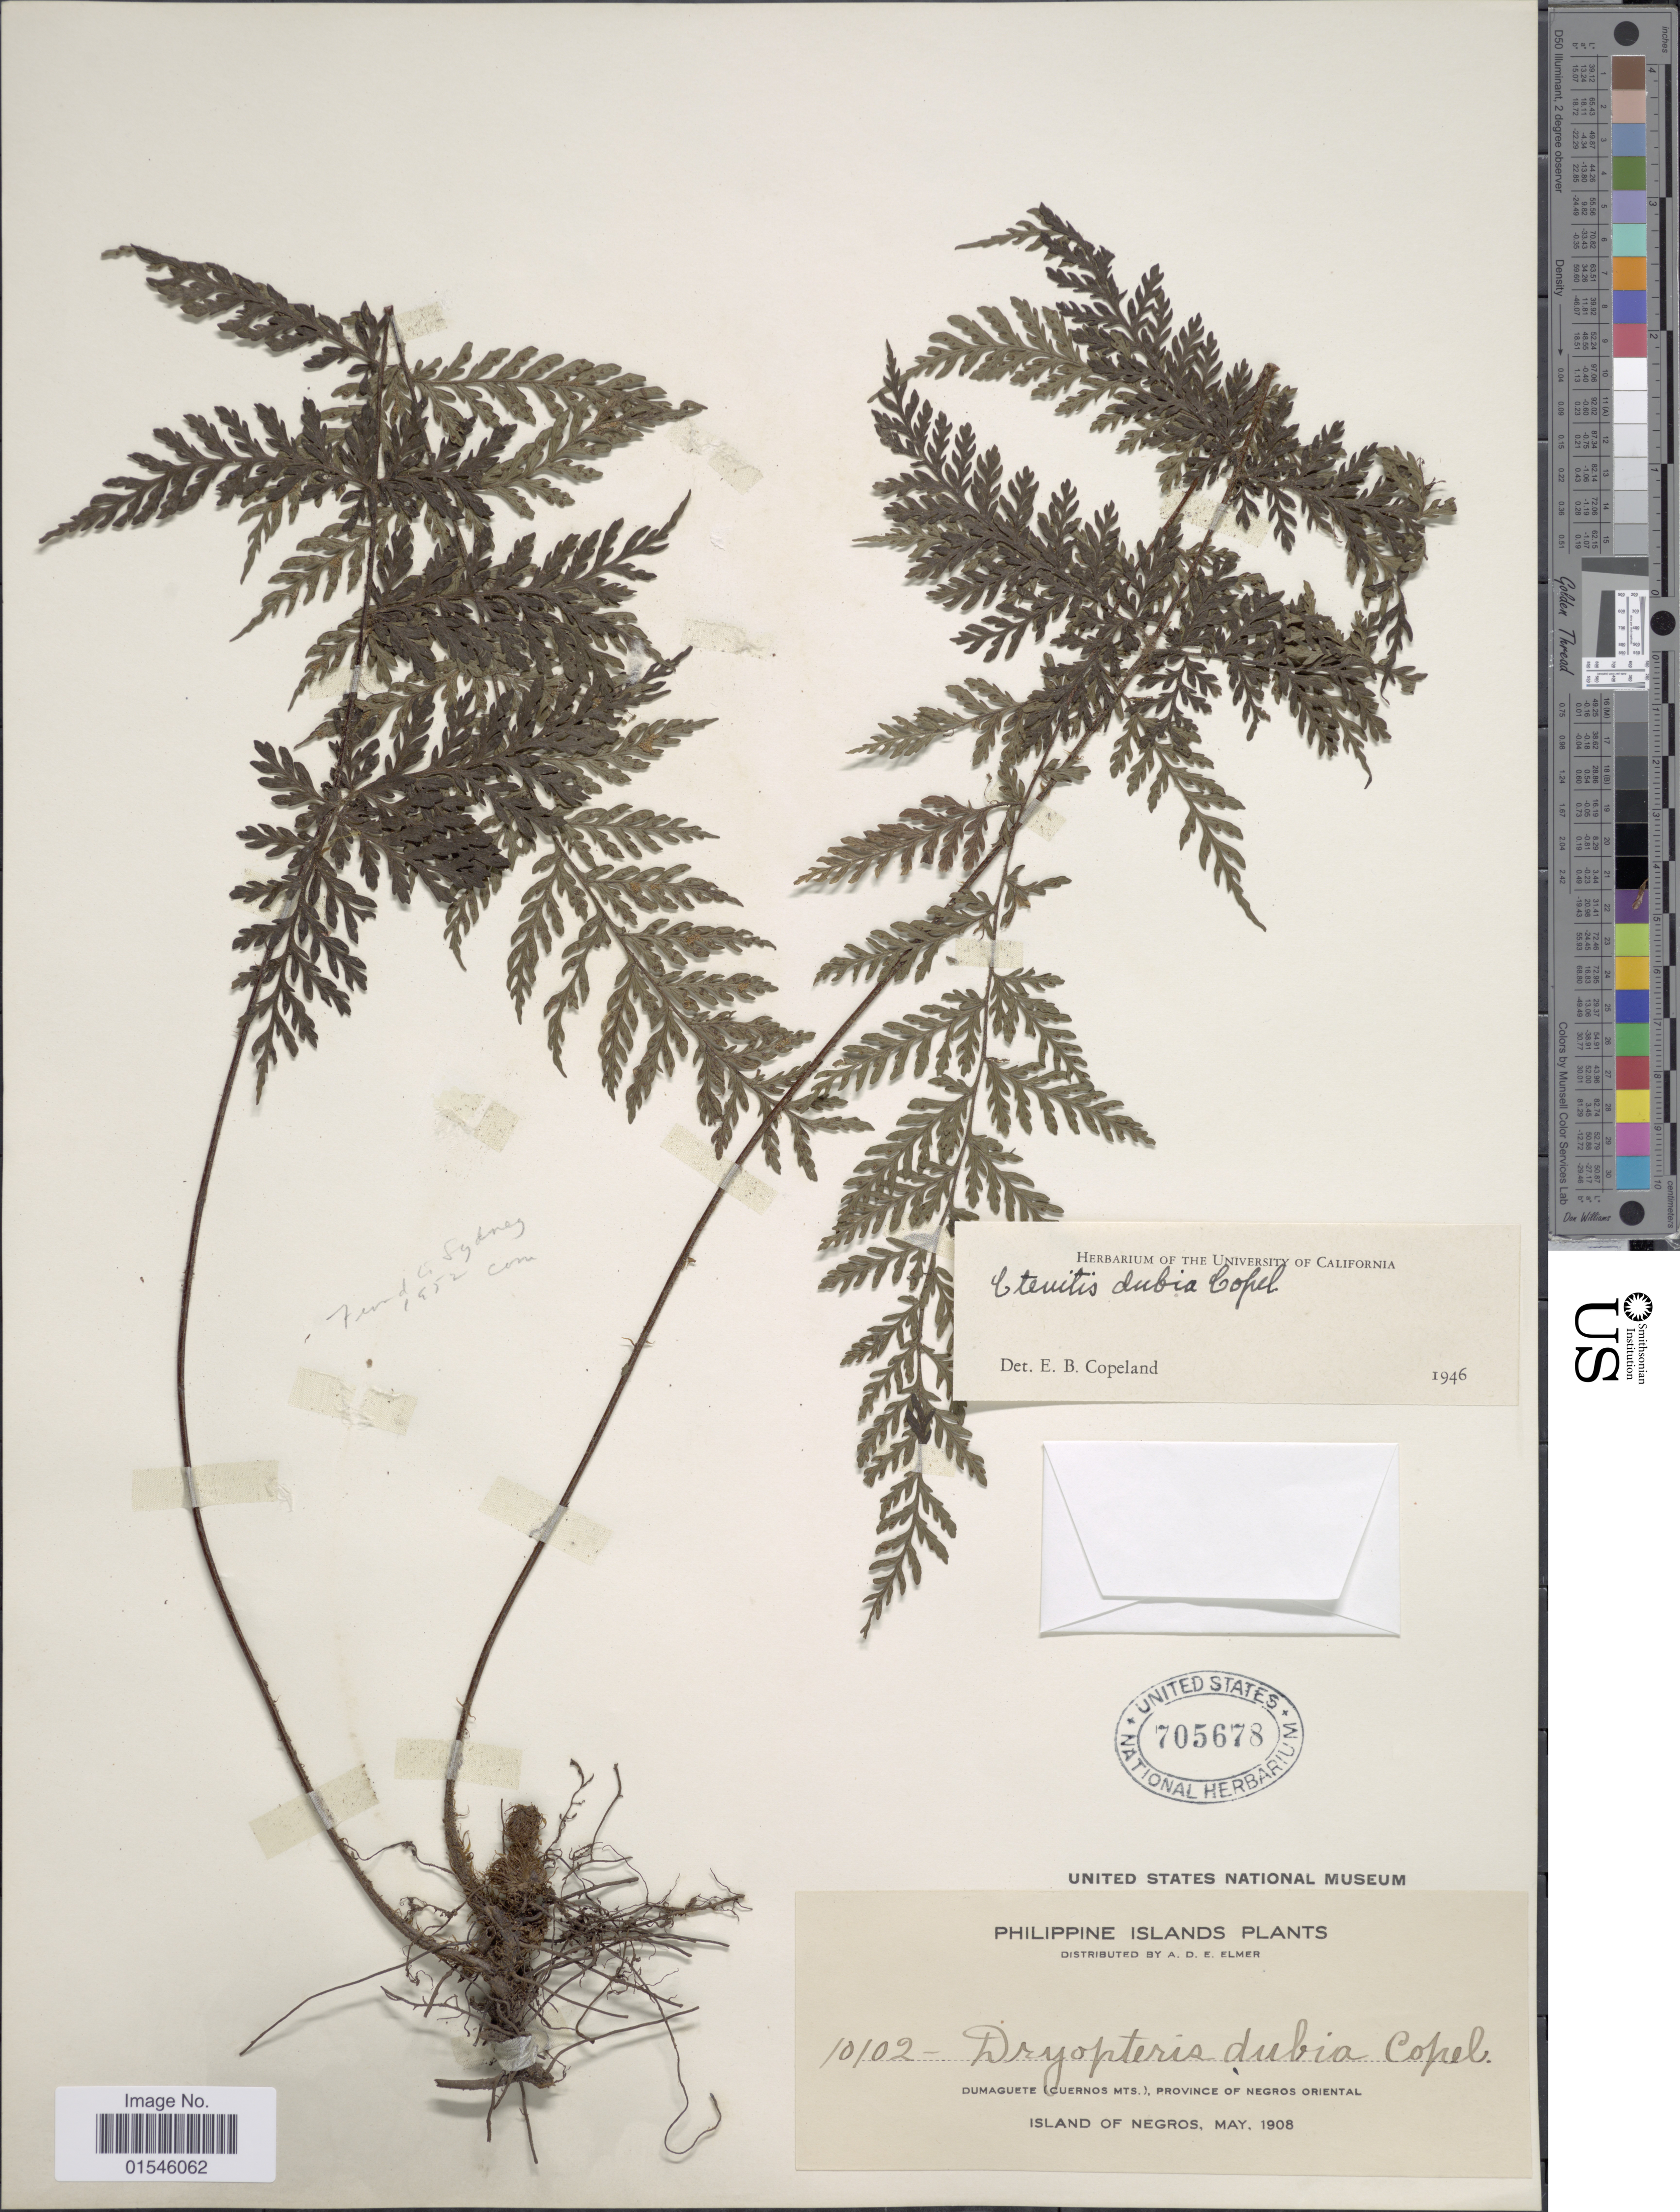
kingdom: Plantae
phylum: Tracheophyta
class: Polypodiopsida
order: Polypodiales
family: Tectariaceae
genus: Aenigmopteris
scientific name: Aenigmopteris dubia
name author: (Copel.) Holttum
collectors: A. D. E. Elmer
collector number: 10102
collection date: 1908-05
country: Philippines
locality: Philippine Islands, Dumaguete (cuernos Mts.), province of Negros Oriental, Island of Negros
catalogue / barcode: US 705678